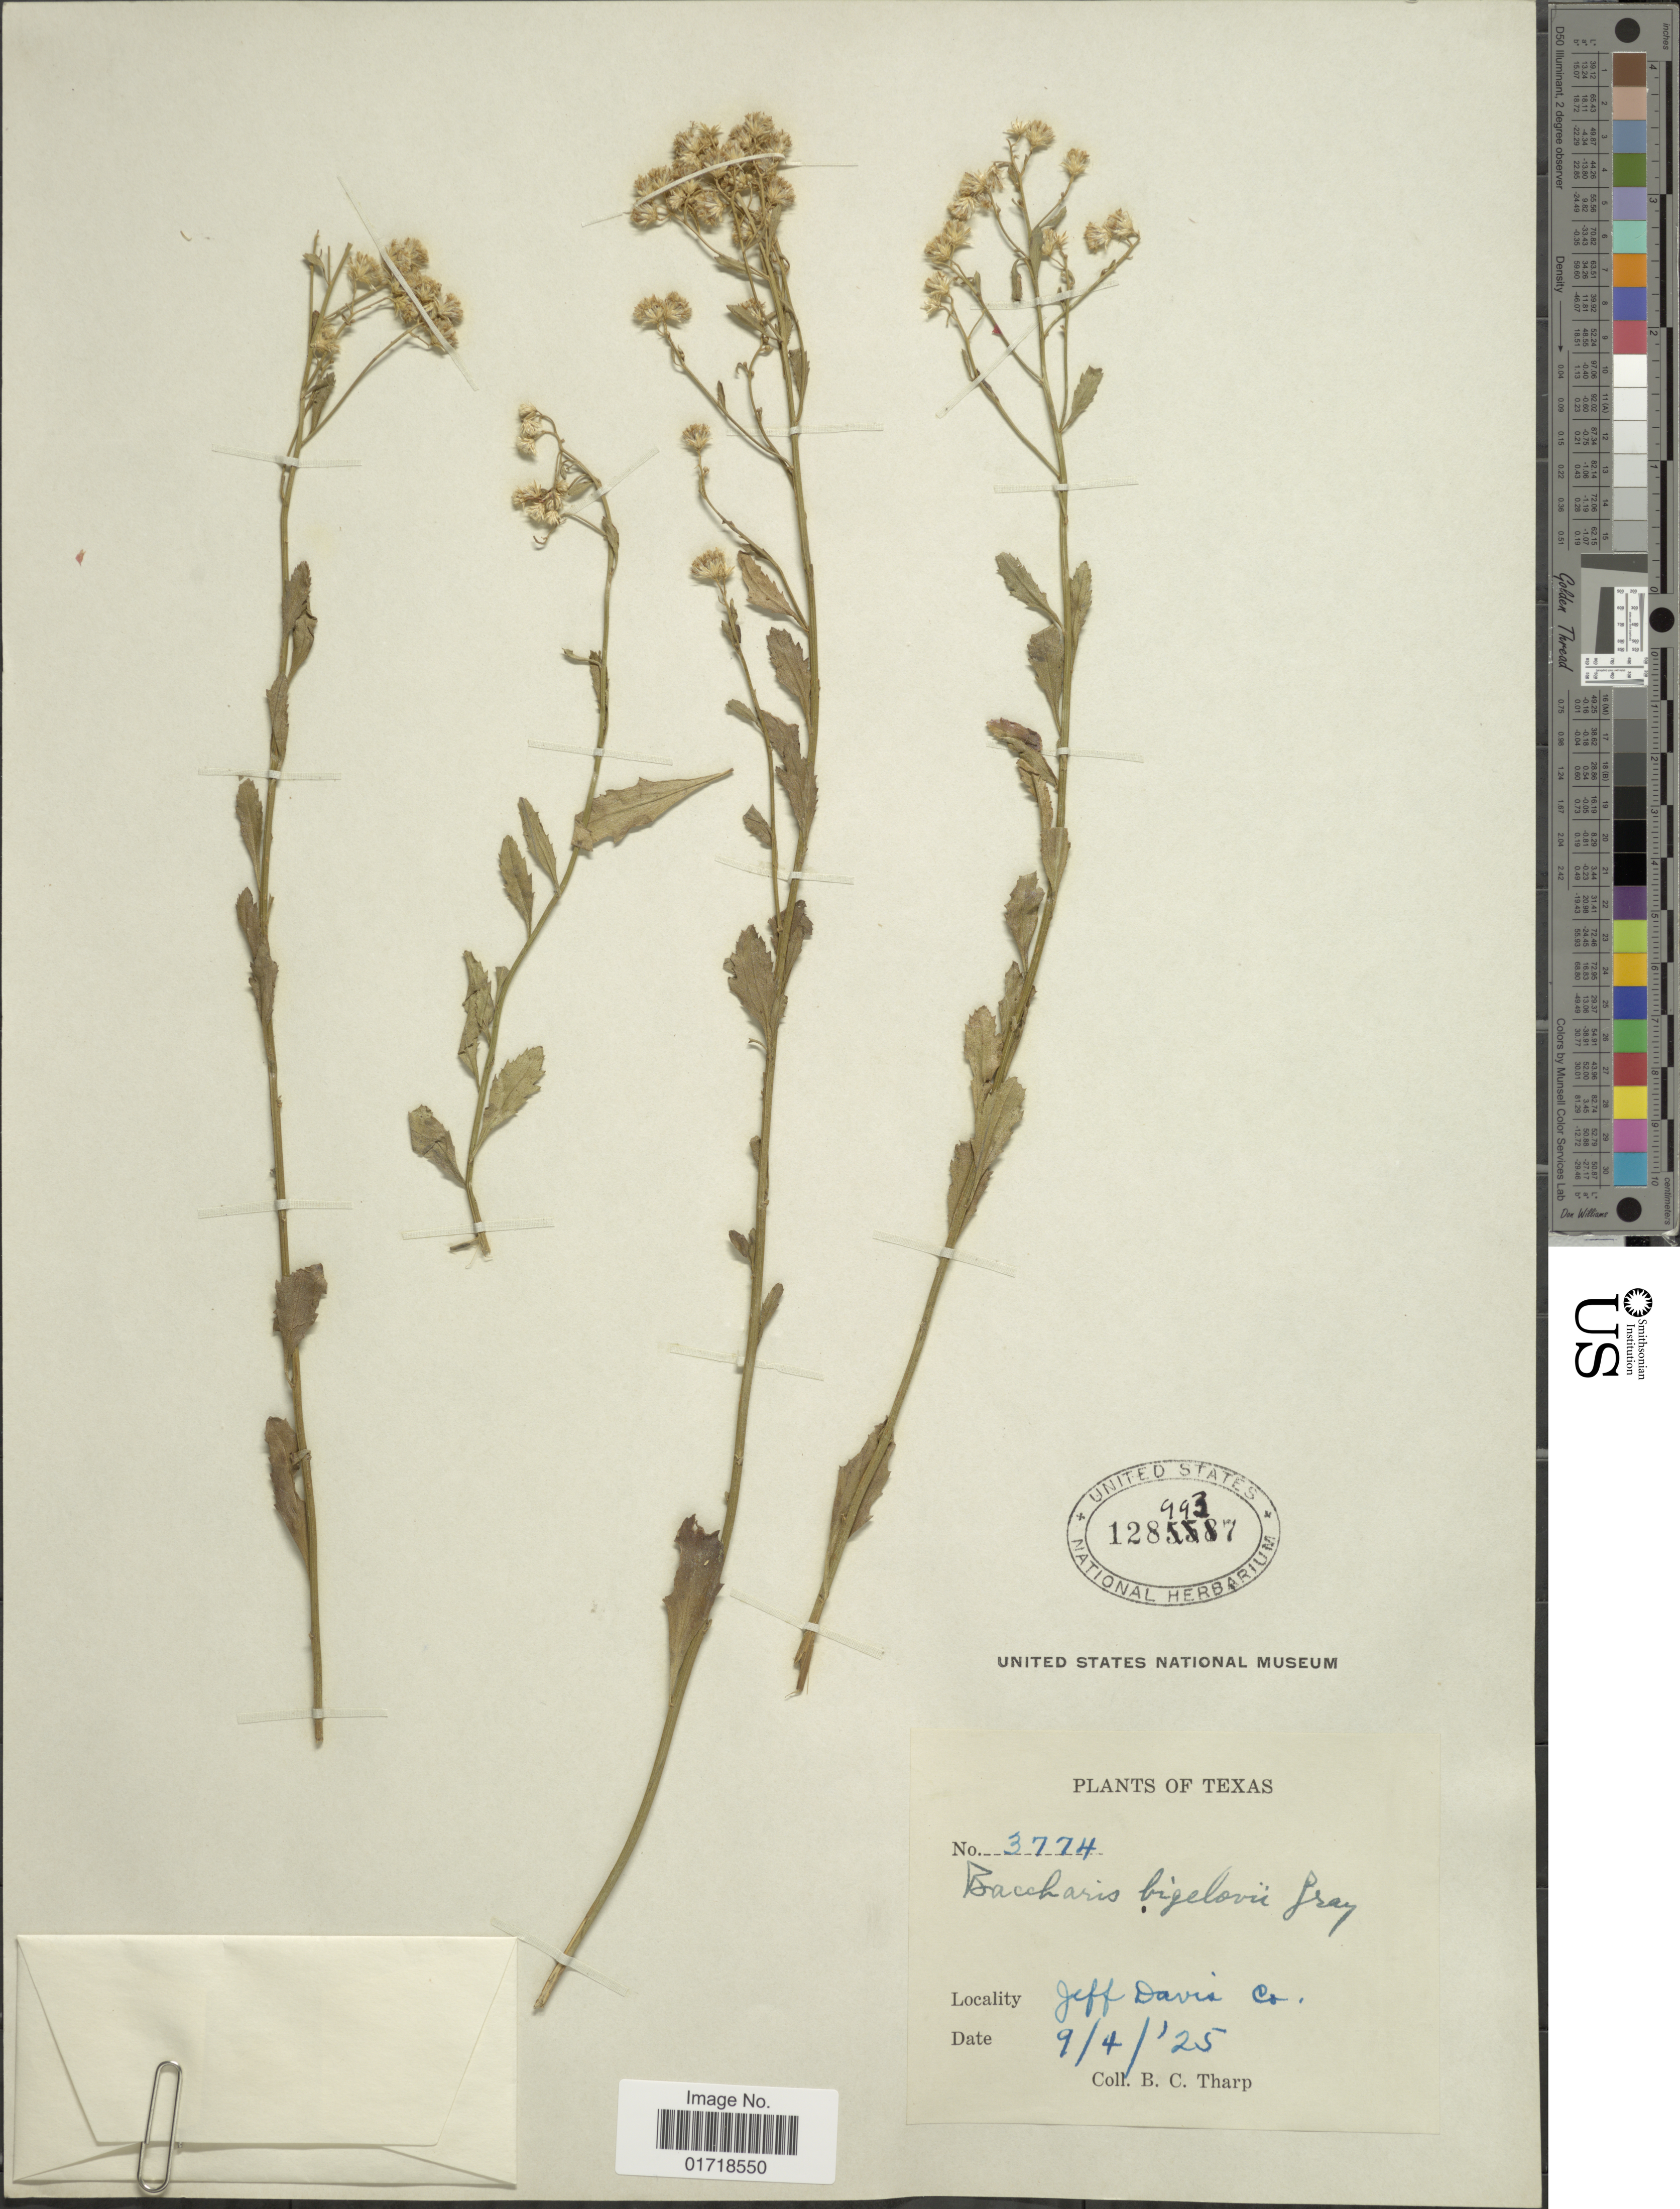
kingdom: Plantae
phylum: Tracheophyta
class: Magnoliopsida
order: Asterales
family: Asteraceae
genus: Baccharis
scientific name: Baccharis bigelovii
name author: A. Gray in Torr.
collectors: B. C. Tharp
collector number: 3774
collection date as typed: Transcribed d/m/y: 9/4/25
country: United States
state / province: Texas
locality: Jeff Davis co.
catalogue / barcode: US 1289937